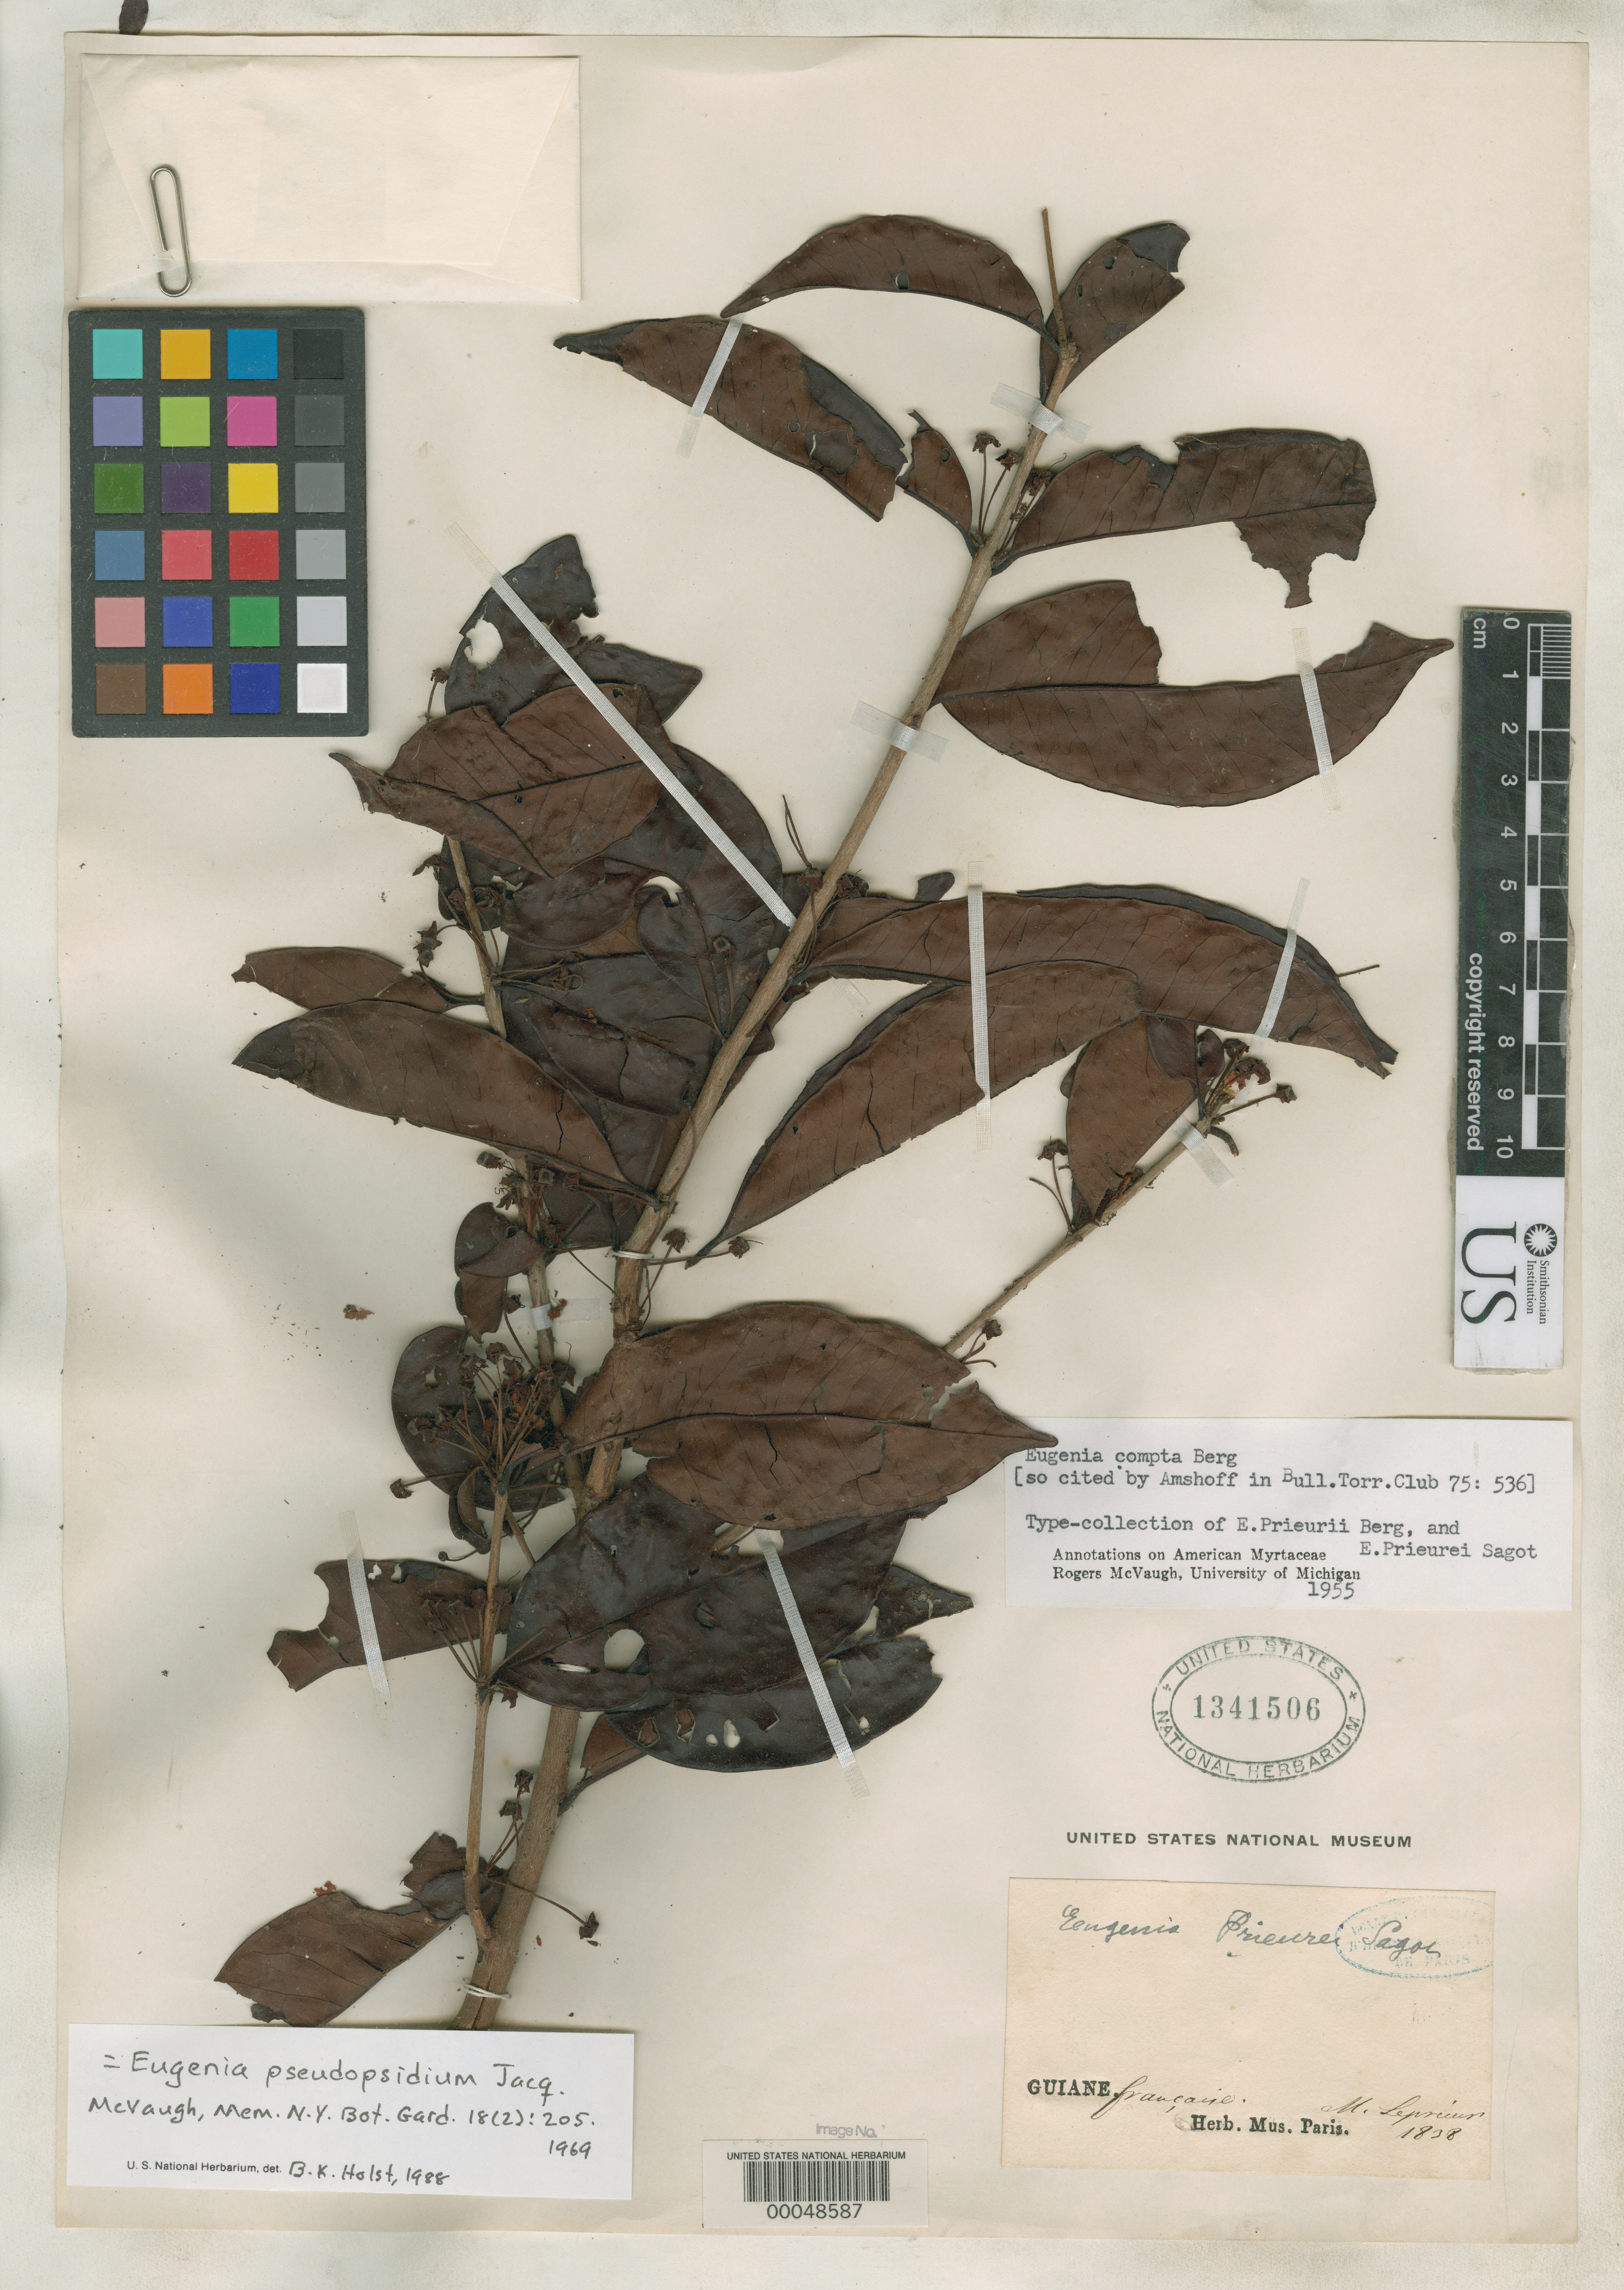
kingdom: Plantae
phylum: Tracheophyta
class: Magnoliopsida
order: Myrtales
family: Myrtaceae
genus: Eugenia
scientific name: Eugenia prieurii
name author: Sagot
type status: Isotype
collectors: F. M. R. Leprieur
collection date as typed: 1838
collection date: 1838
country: French Guiana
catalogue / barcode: US 1341506